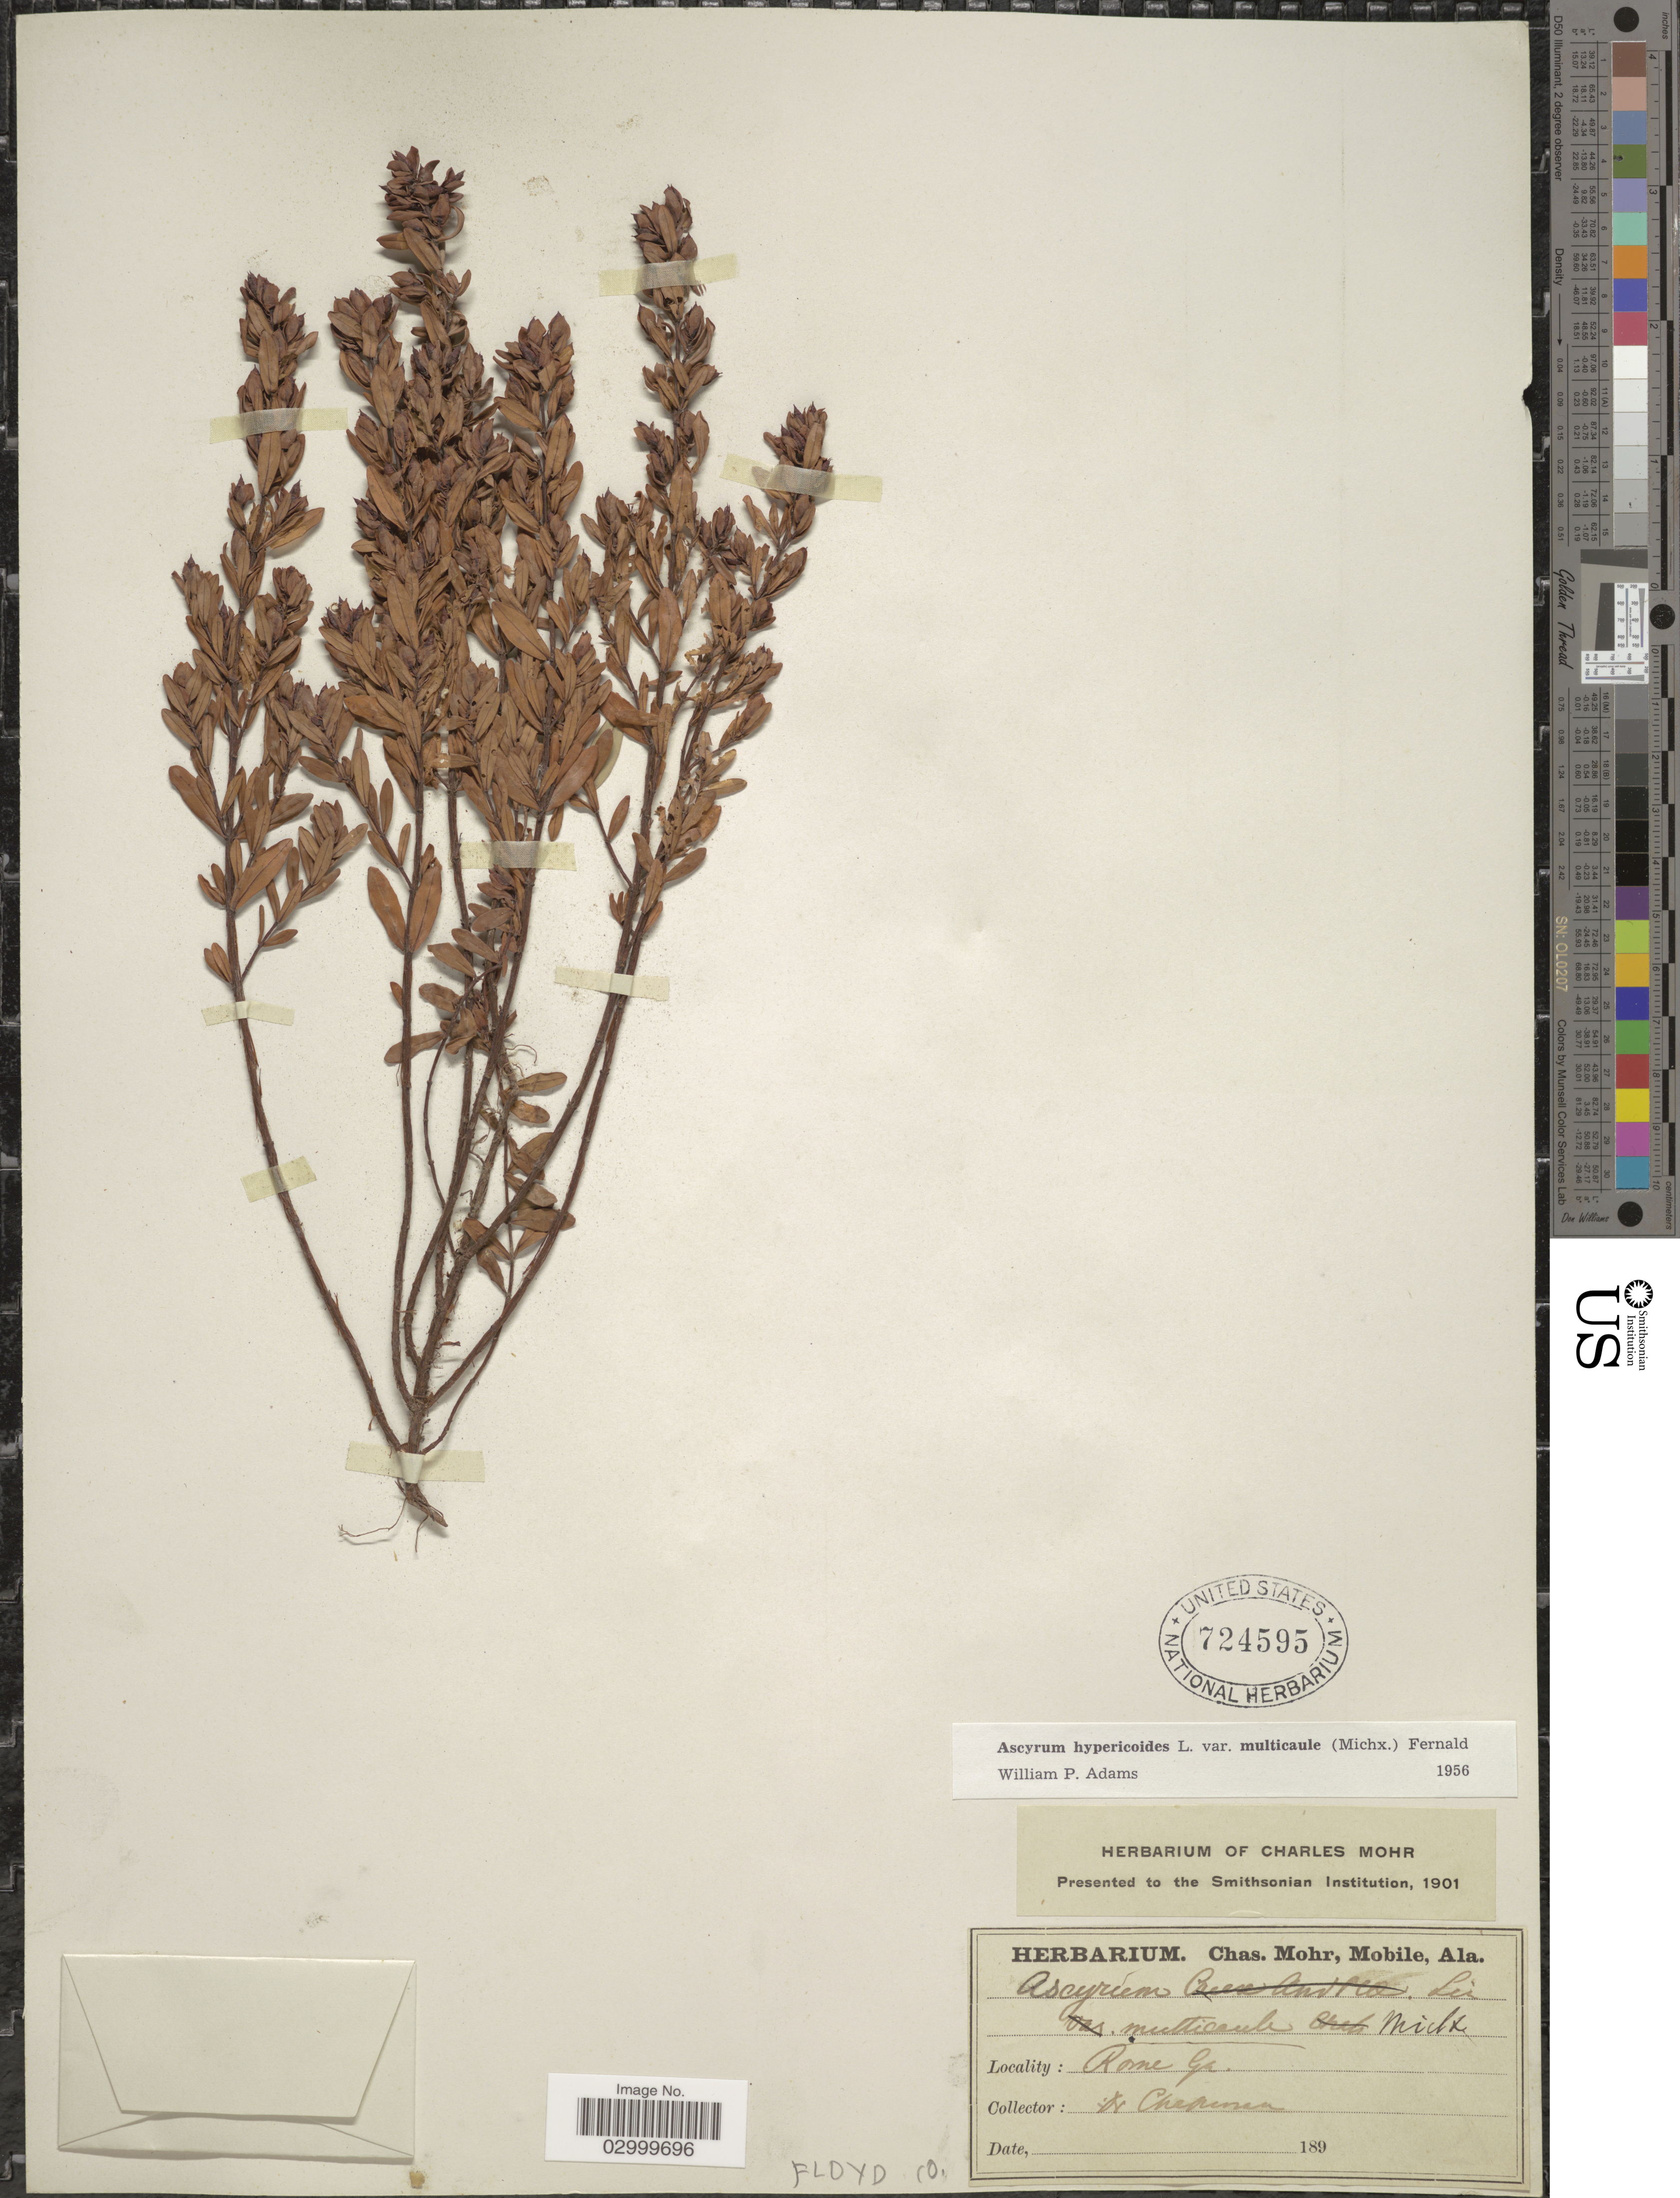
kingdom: Plantae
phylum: Tracheophyta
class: Magnoliopsida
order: Malpighiales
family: Hypericaceae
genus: Hypericum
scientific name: Hypericum stragulum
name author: W.P. Adams & N. Robson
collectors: A. Chapman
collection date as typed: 189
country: United States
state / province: Georgia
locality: Rome, Floyd Co.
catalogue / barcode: US 724595